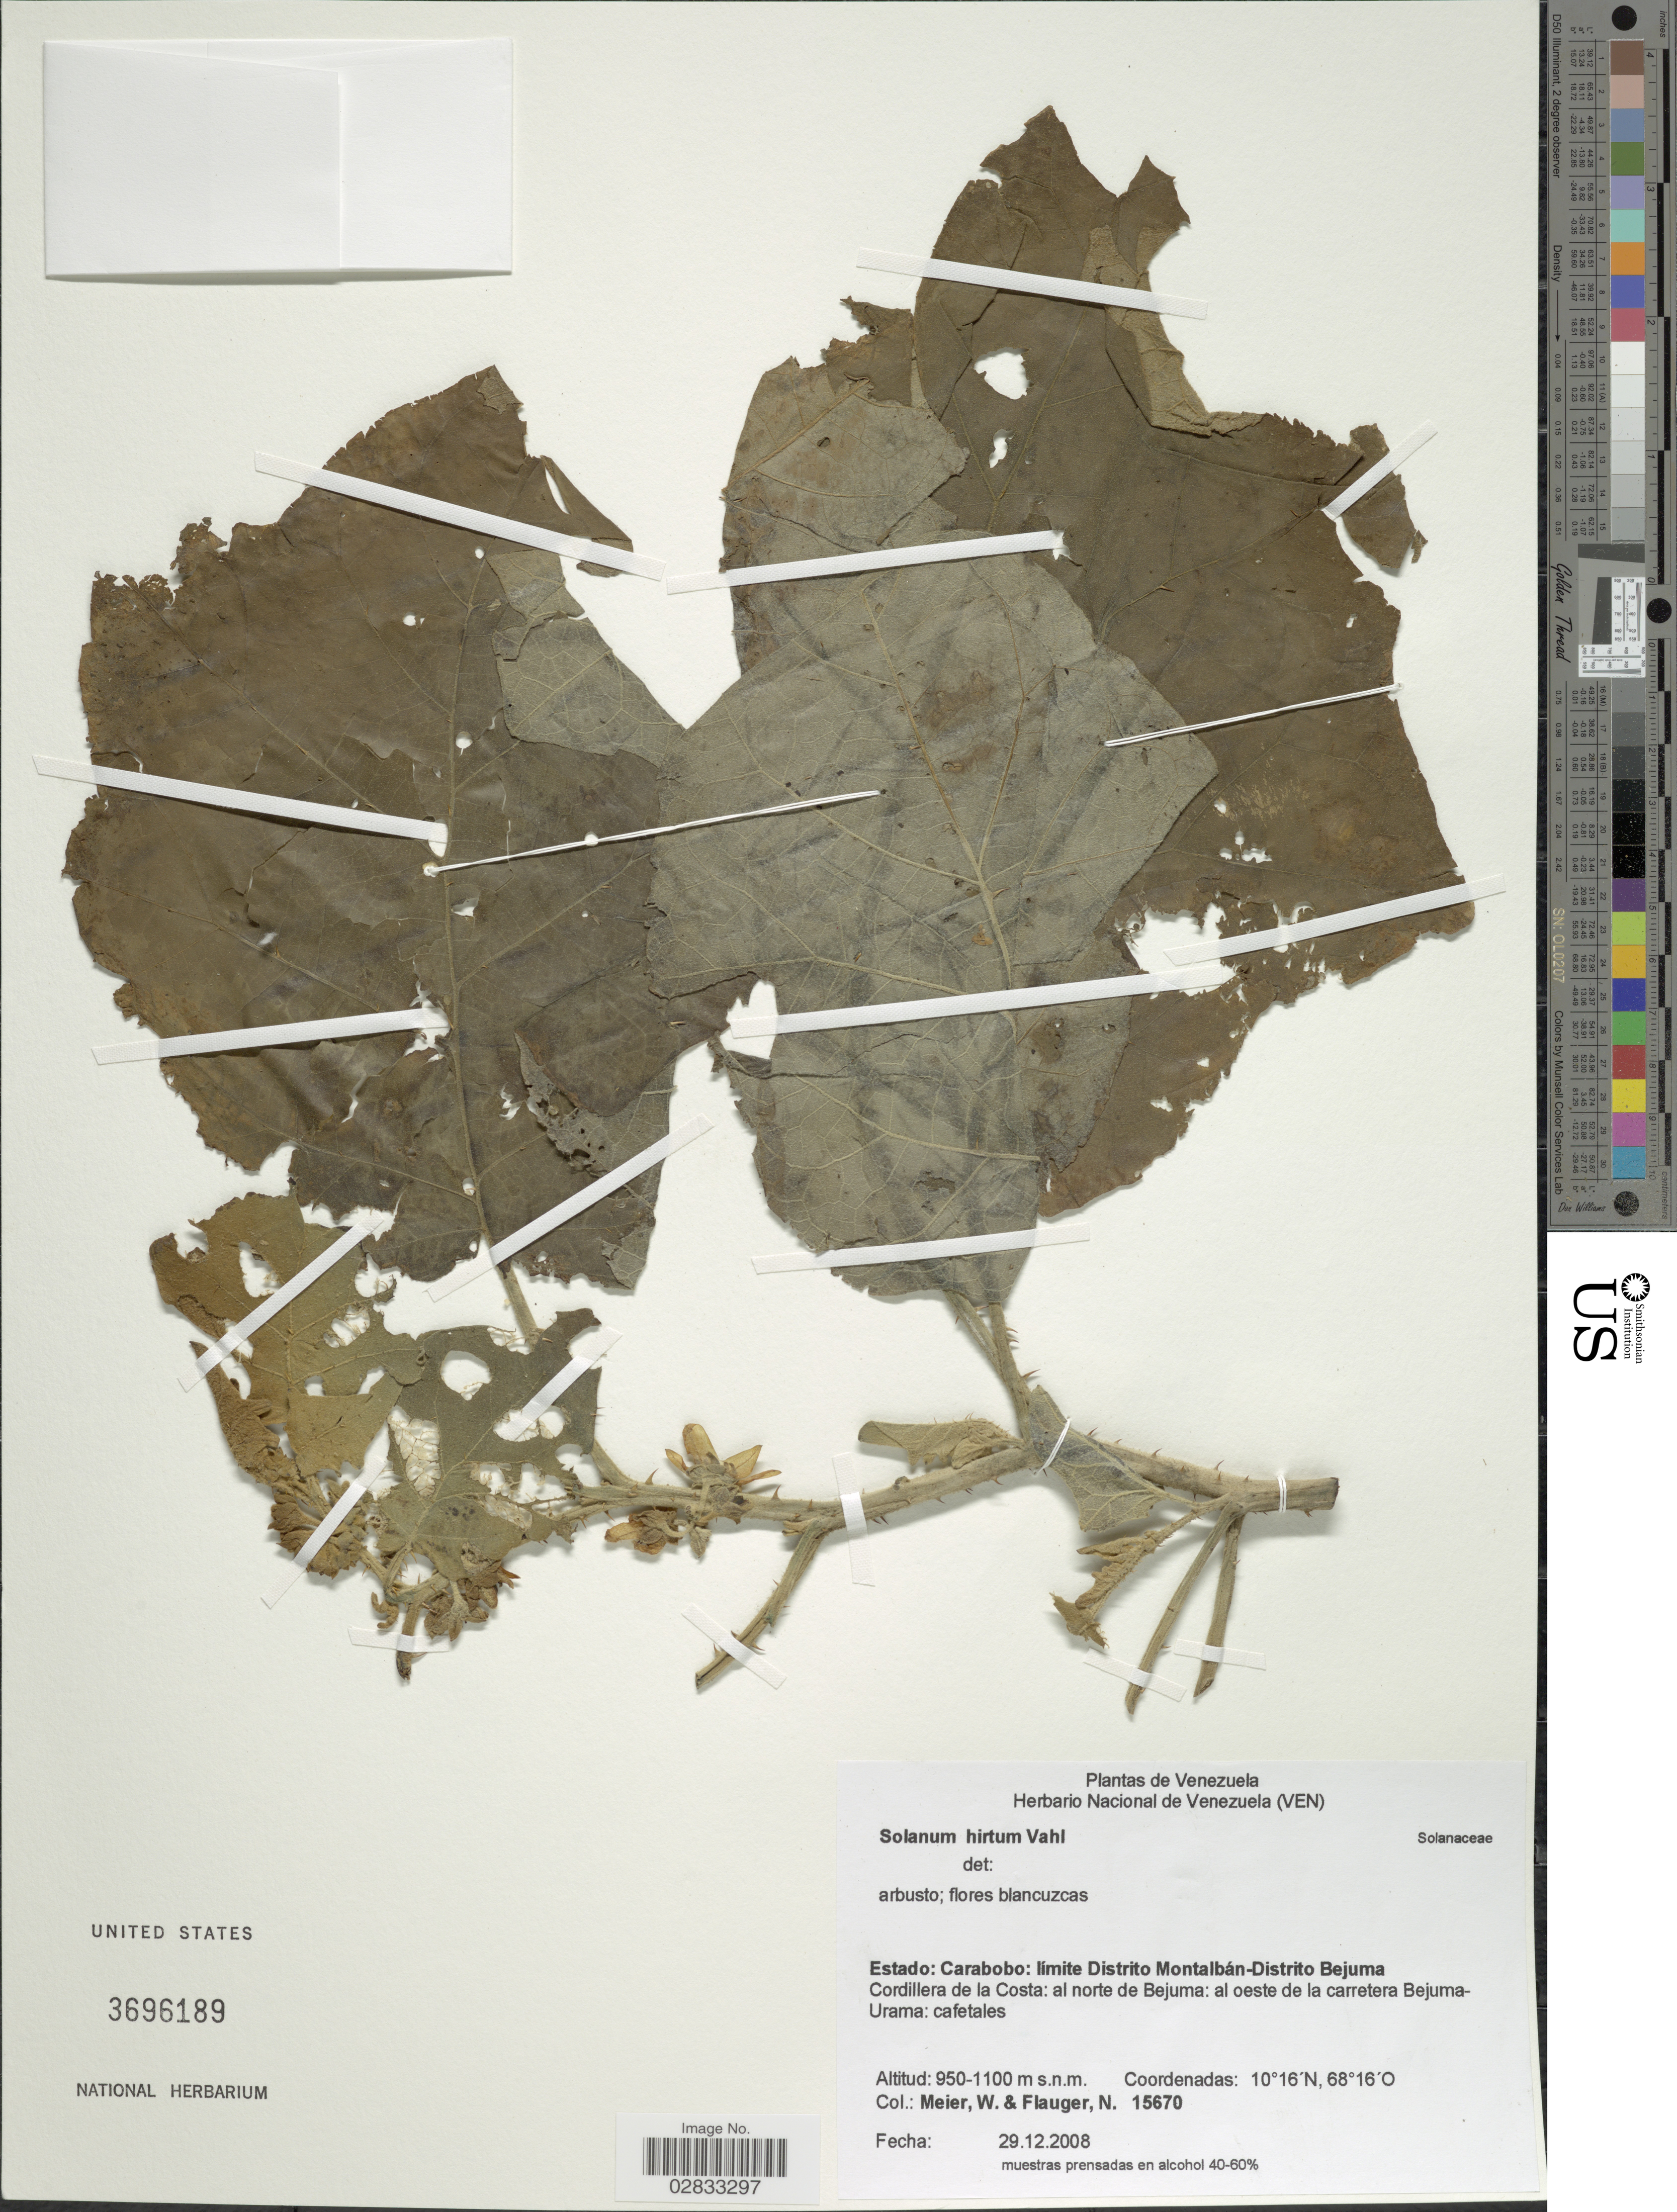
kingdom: Plantae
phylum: Tracheophyta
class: Magnoliopsida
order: Solanales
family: Solanaceae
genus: Solanum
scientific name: Solanum hirtum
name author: Vahl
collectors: W. Meier & N. Flauger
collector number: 15670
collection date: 2008-12-29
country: Venezuela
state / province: Carabobo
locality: Limite Distrito Montalbán-Distrito Bejuma, Cordillera de la Costa: al norte de Bejuma: al oeste de la carretera Bejuma-Urama: cafetales.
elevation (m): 950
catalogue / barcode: US 3696189